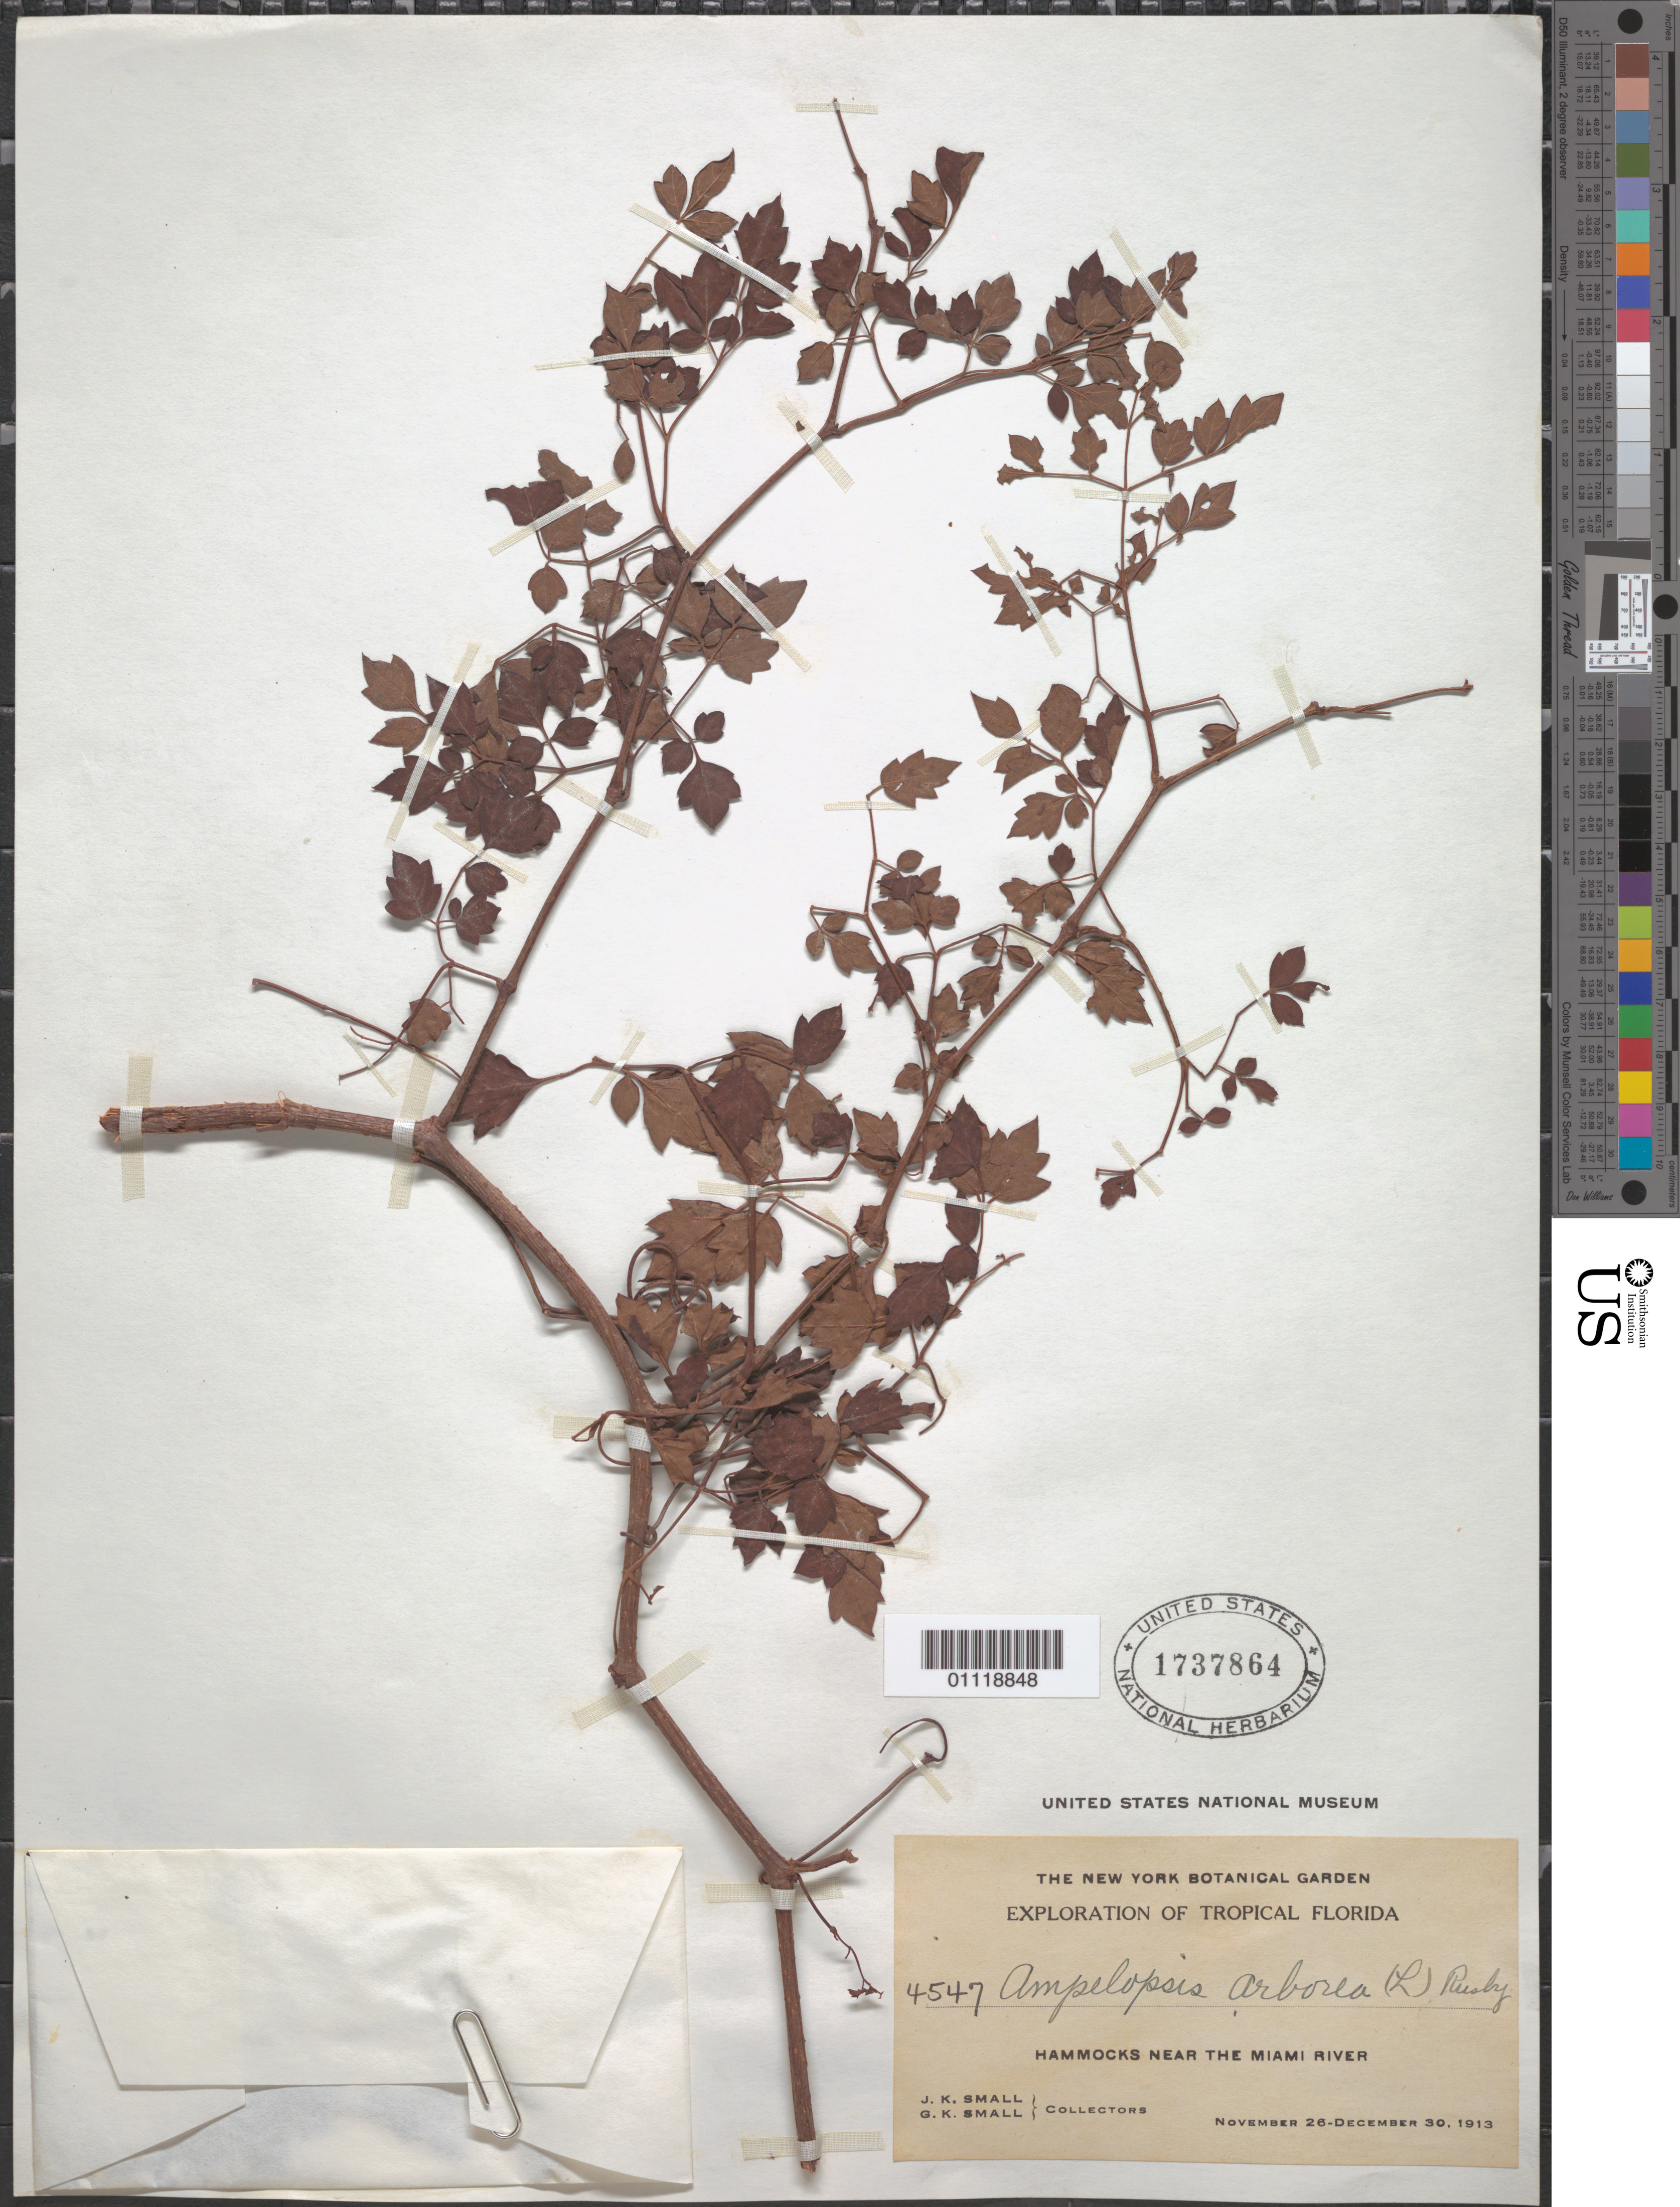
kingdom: Plantae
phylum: Tracheophyta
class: Magnoliopsida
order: Vitales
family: Vitaceae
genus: Ampelopsis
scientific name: Ampelopsis arborea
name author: (L.) Koehne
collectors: J. K. Small & G. K. Small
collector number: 4547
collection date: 1913-11-26/1913-12-30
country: United States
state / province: Florida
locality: Hammocks near the Miami river.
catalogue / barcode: US 1737864